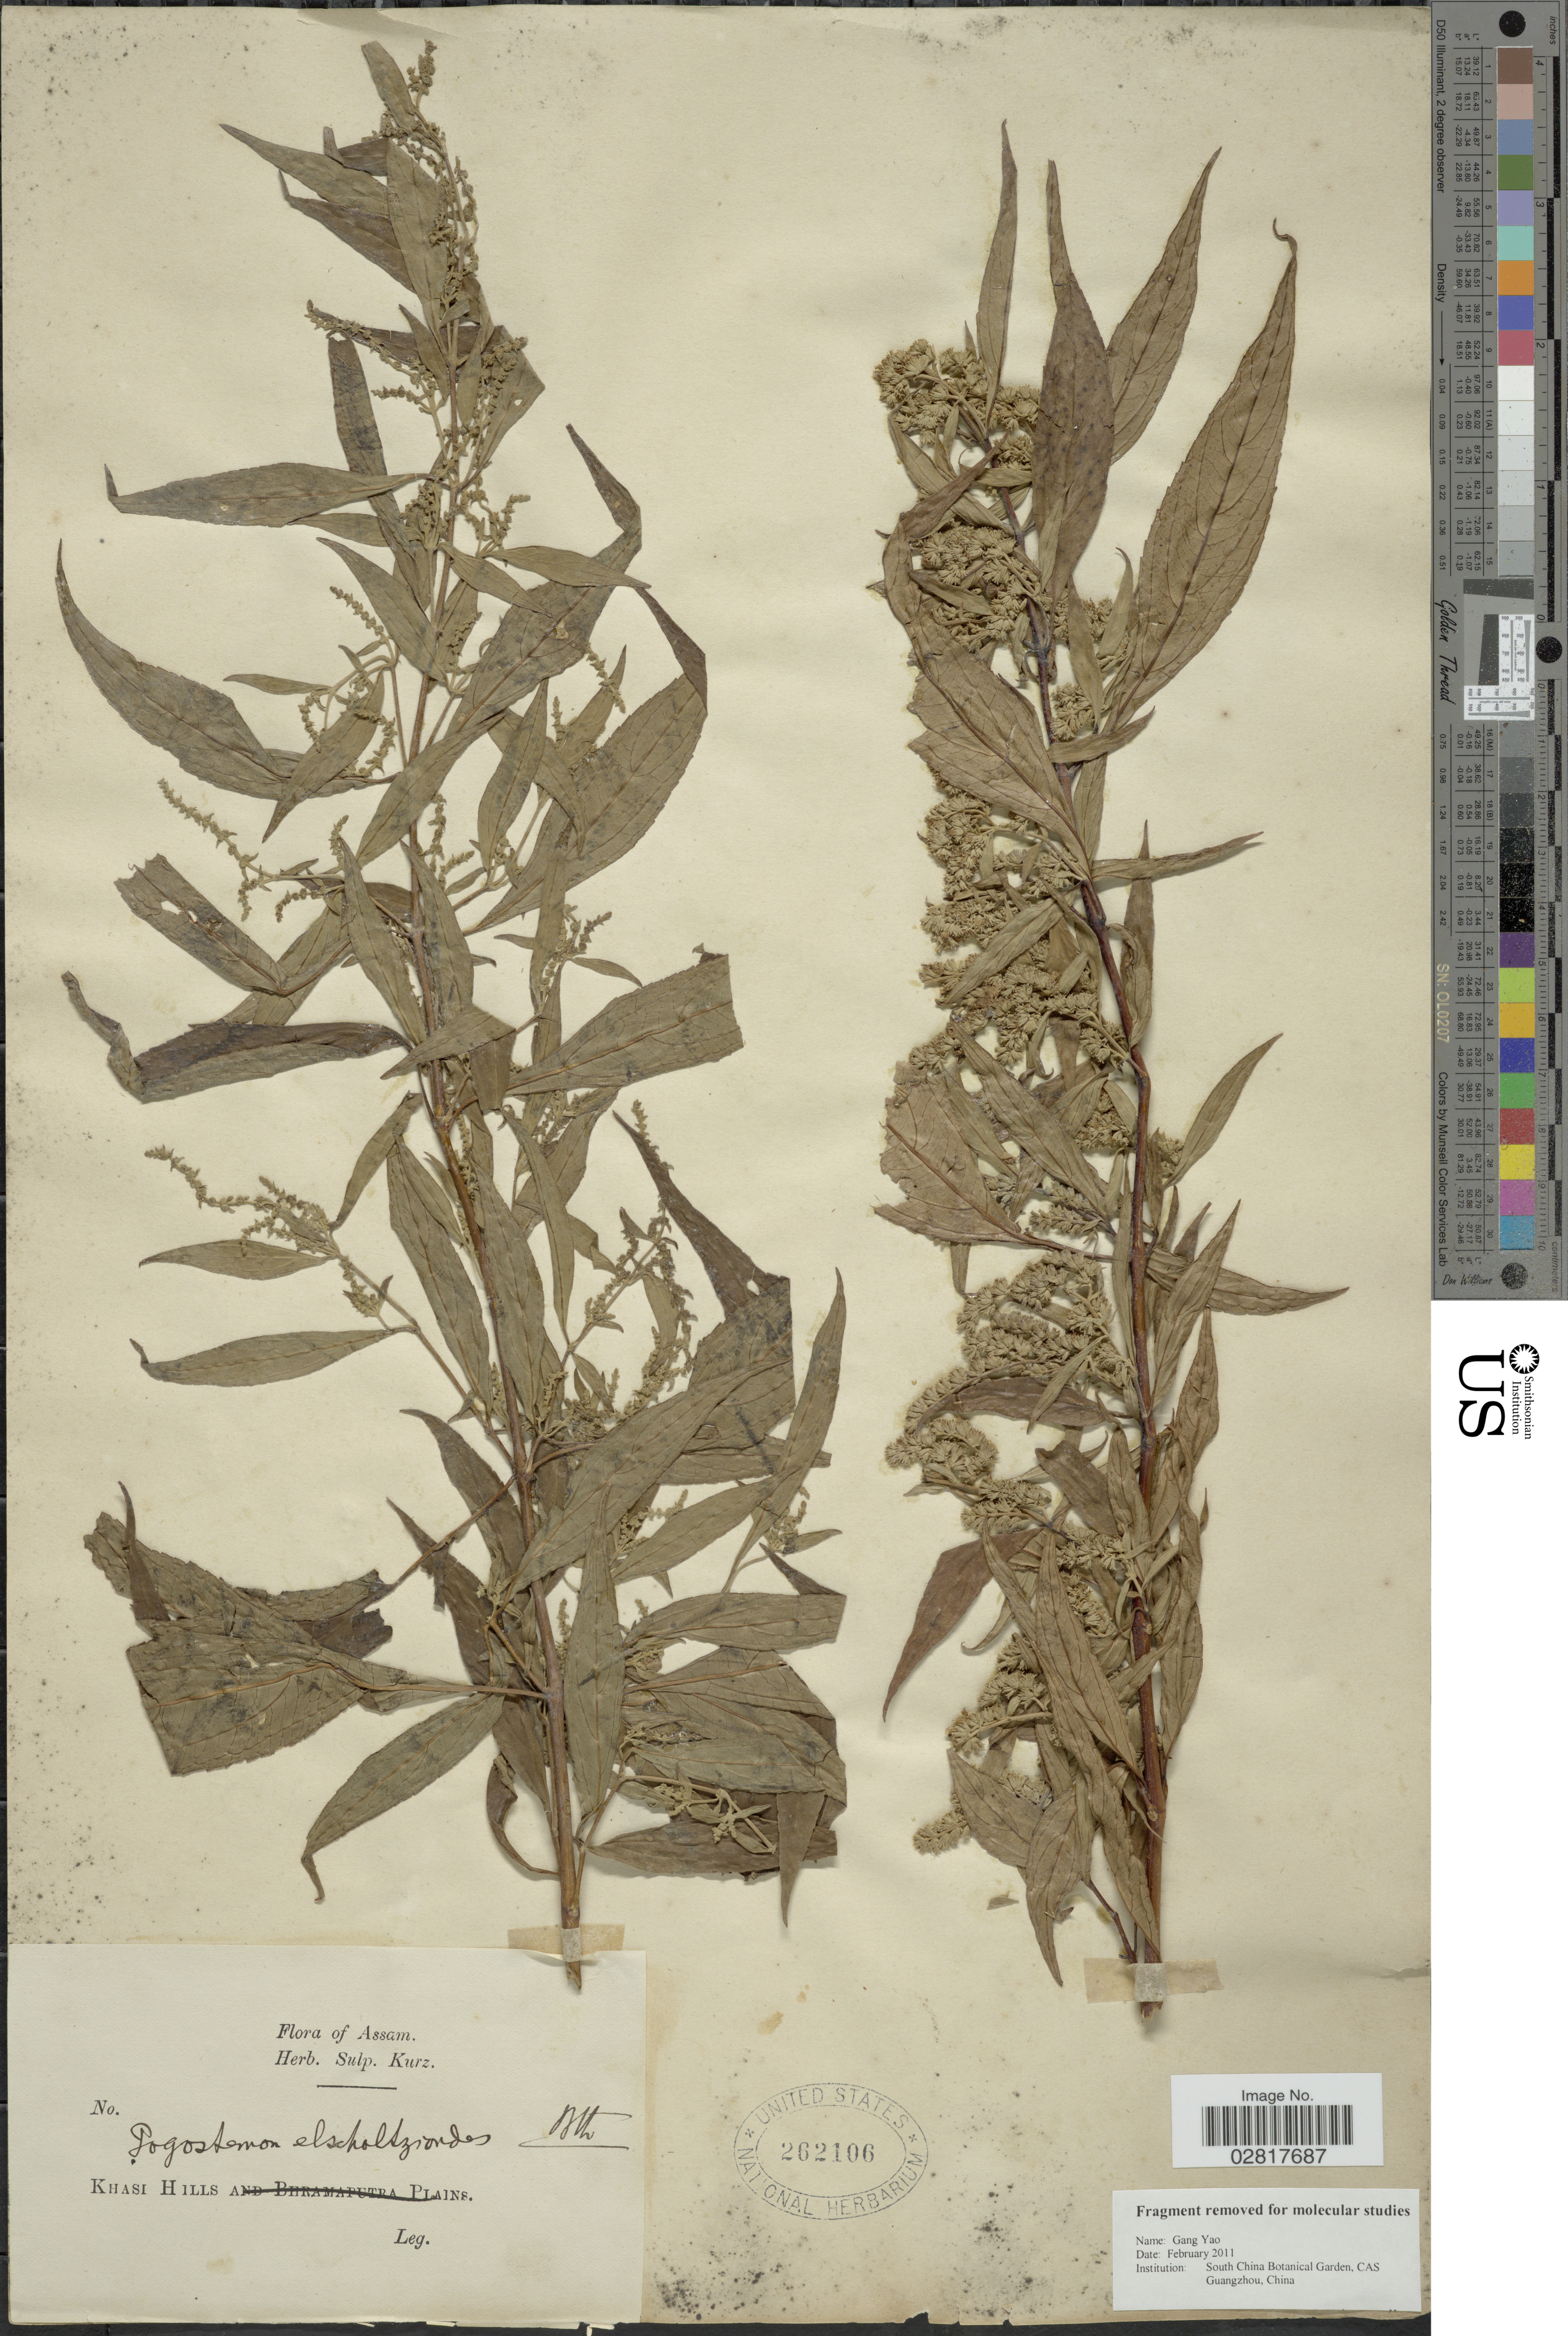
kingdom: Plantae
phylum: Tracheophyta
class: Magnoliopsida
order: Lamiales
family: Lamiaceae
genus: Pogostemon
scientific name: Pogostemon elsholtzioides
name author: Benth.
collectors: ex herb. Sulp. Kurz.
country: India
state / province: Meghalaya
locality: Khasi Hills.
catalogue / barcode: US 262106